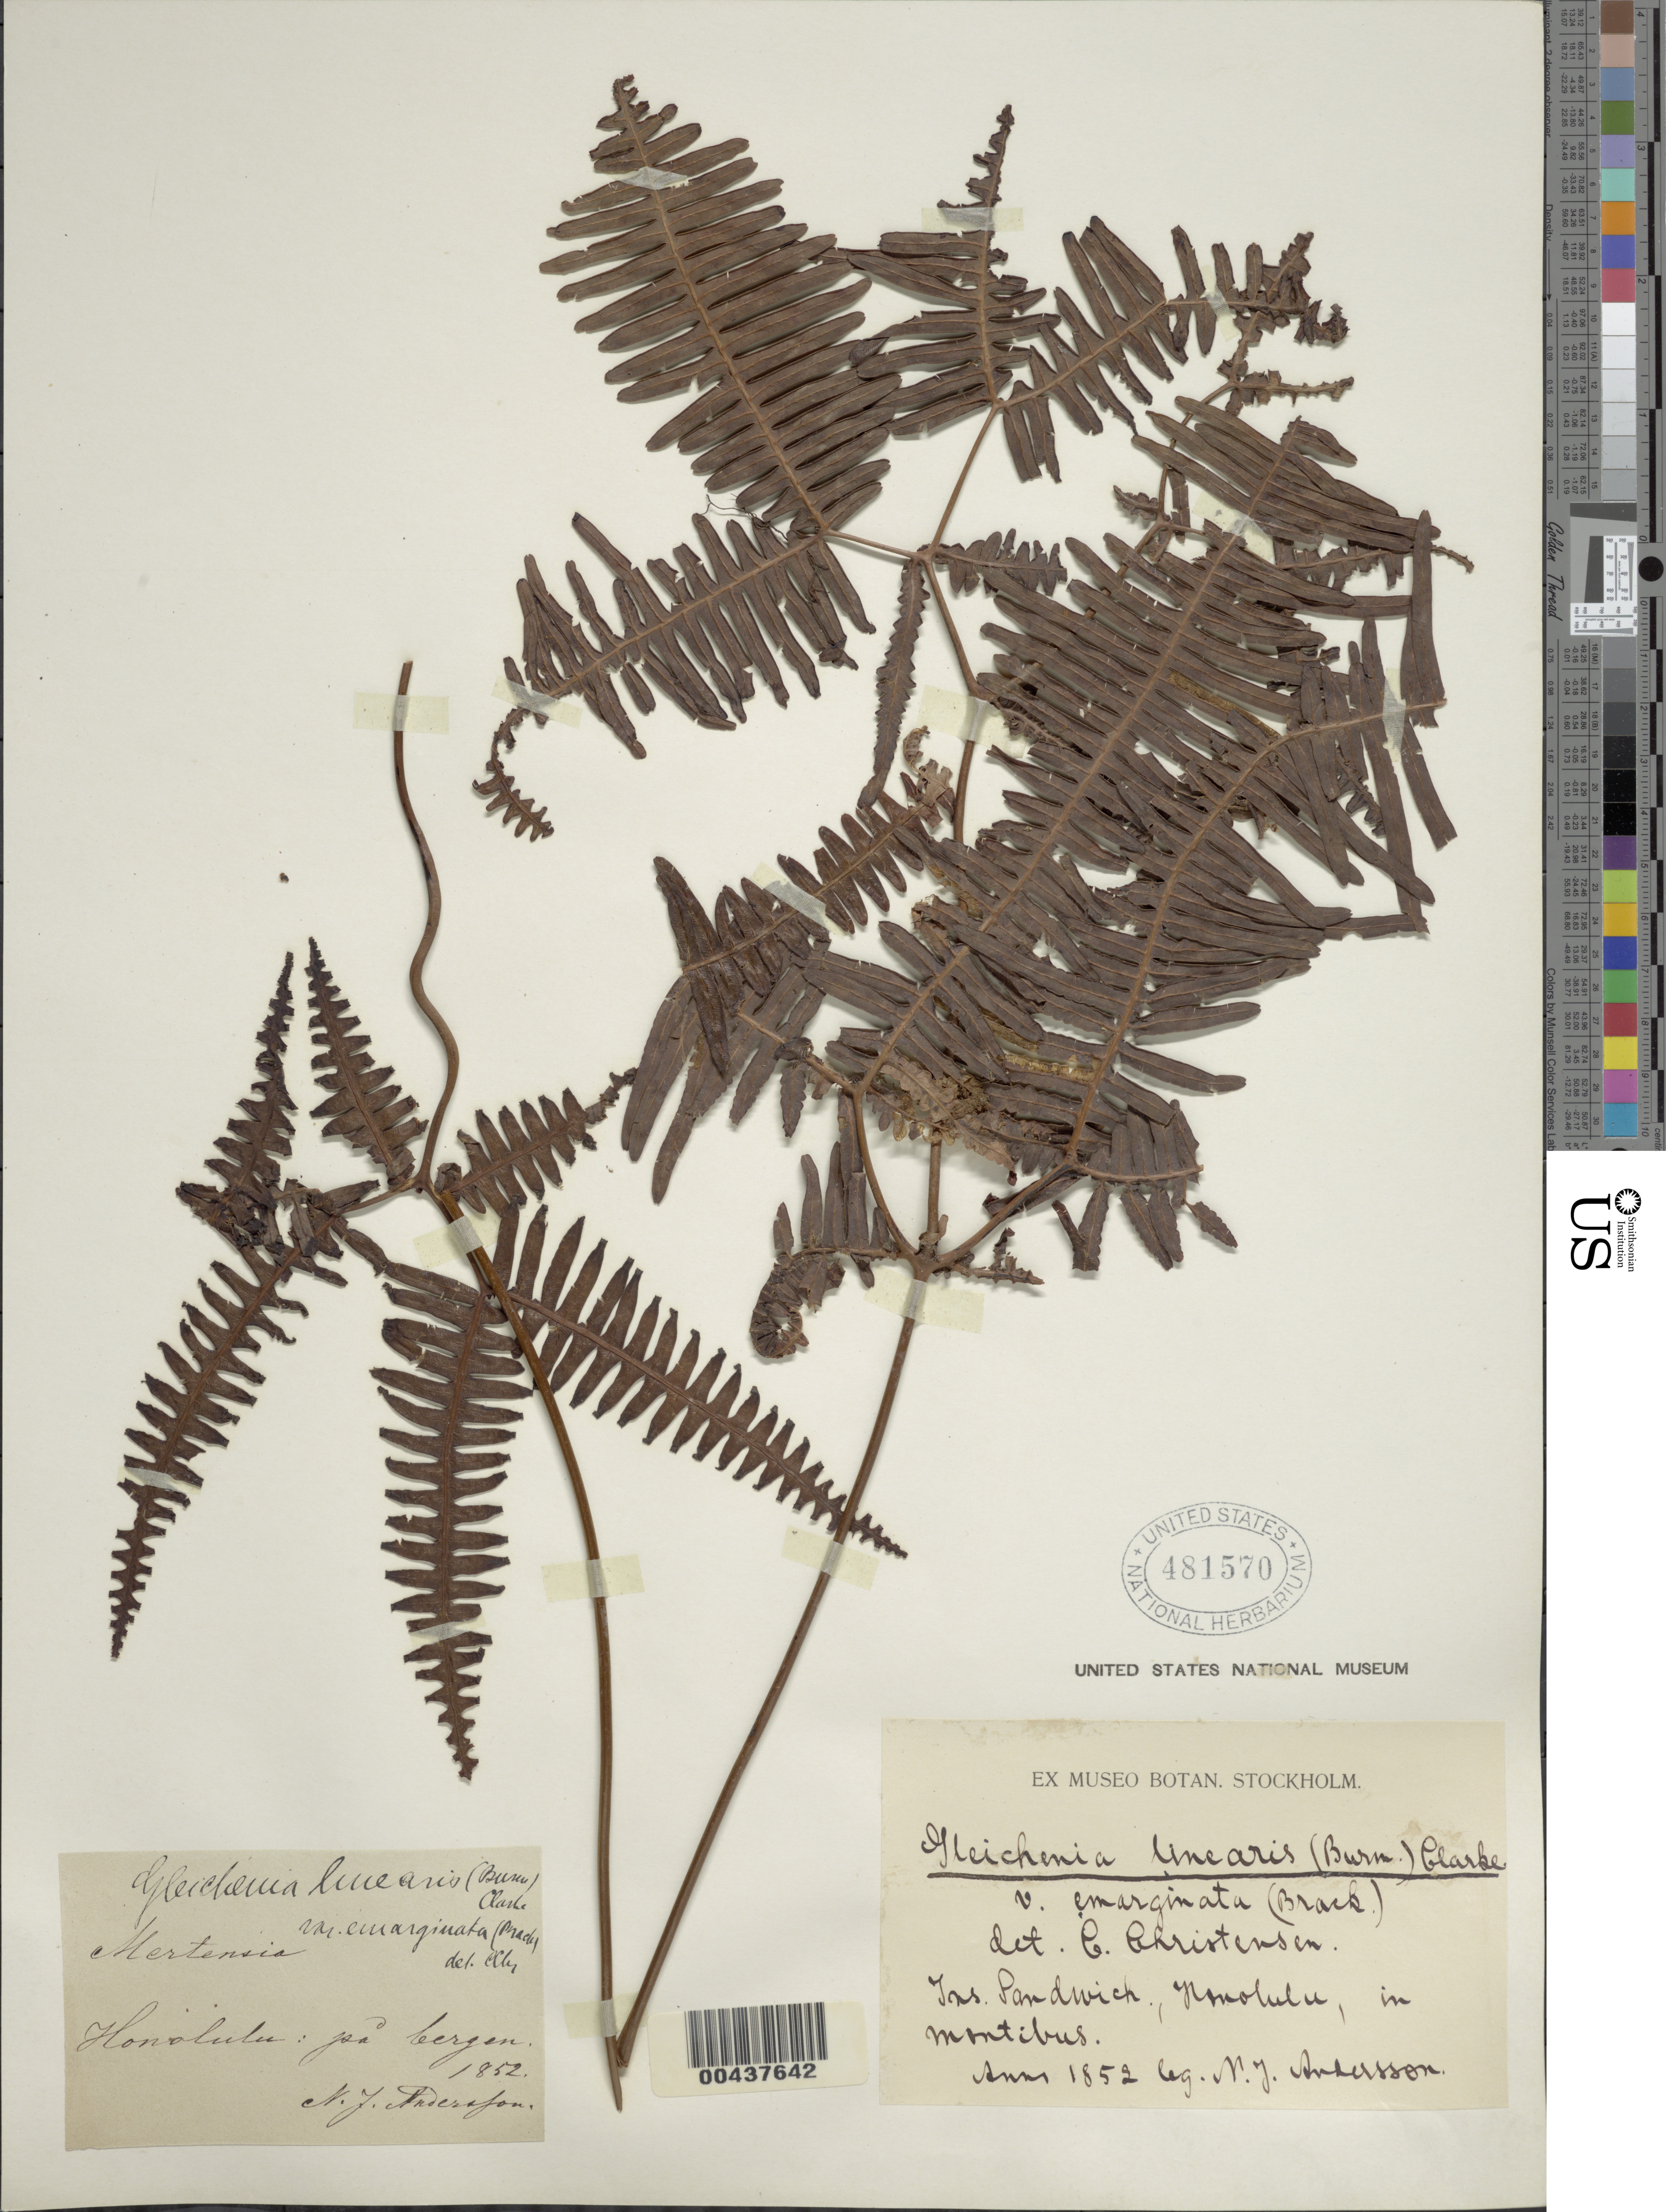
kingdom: Plantae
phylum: Tracheophyta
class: Polypodiopsida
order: Gleicheniales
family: Gleicheniaceae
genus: Dicranopteris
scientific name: Dicranopteris linearis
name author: (Burm. f.) Underw.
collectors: N. J. Andersson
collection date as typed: Sum 1852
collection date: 1852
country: United States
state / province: Hawaii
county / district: Honolulu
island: Oahu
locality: Ins. Sandwich, Honolulu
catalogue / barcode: US 481570